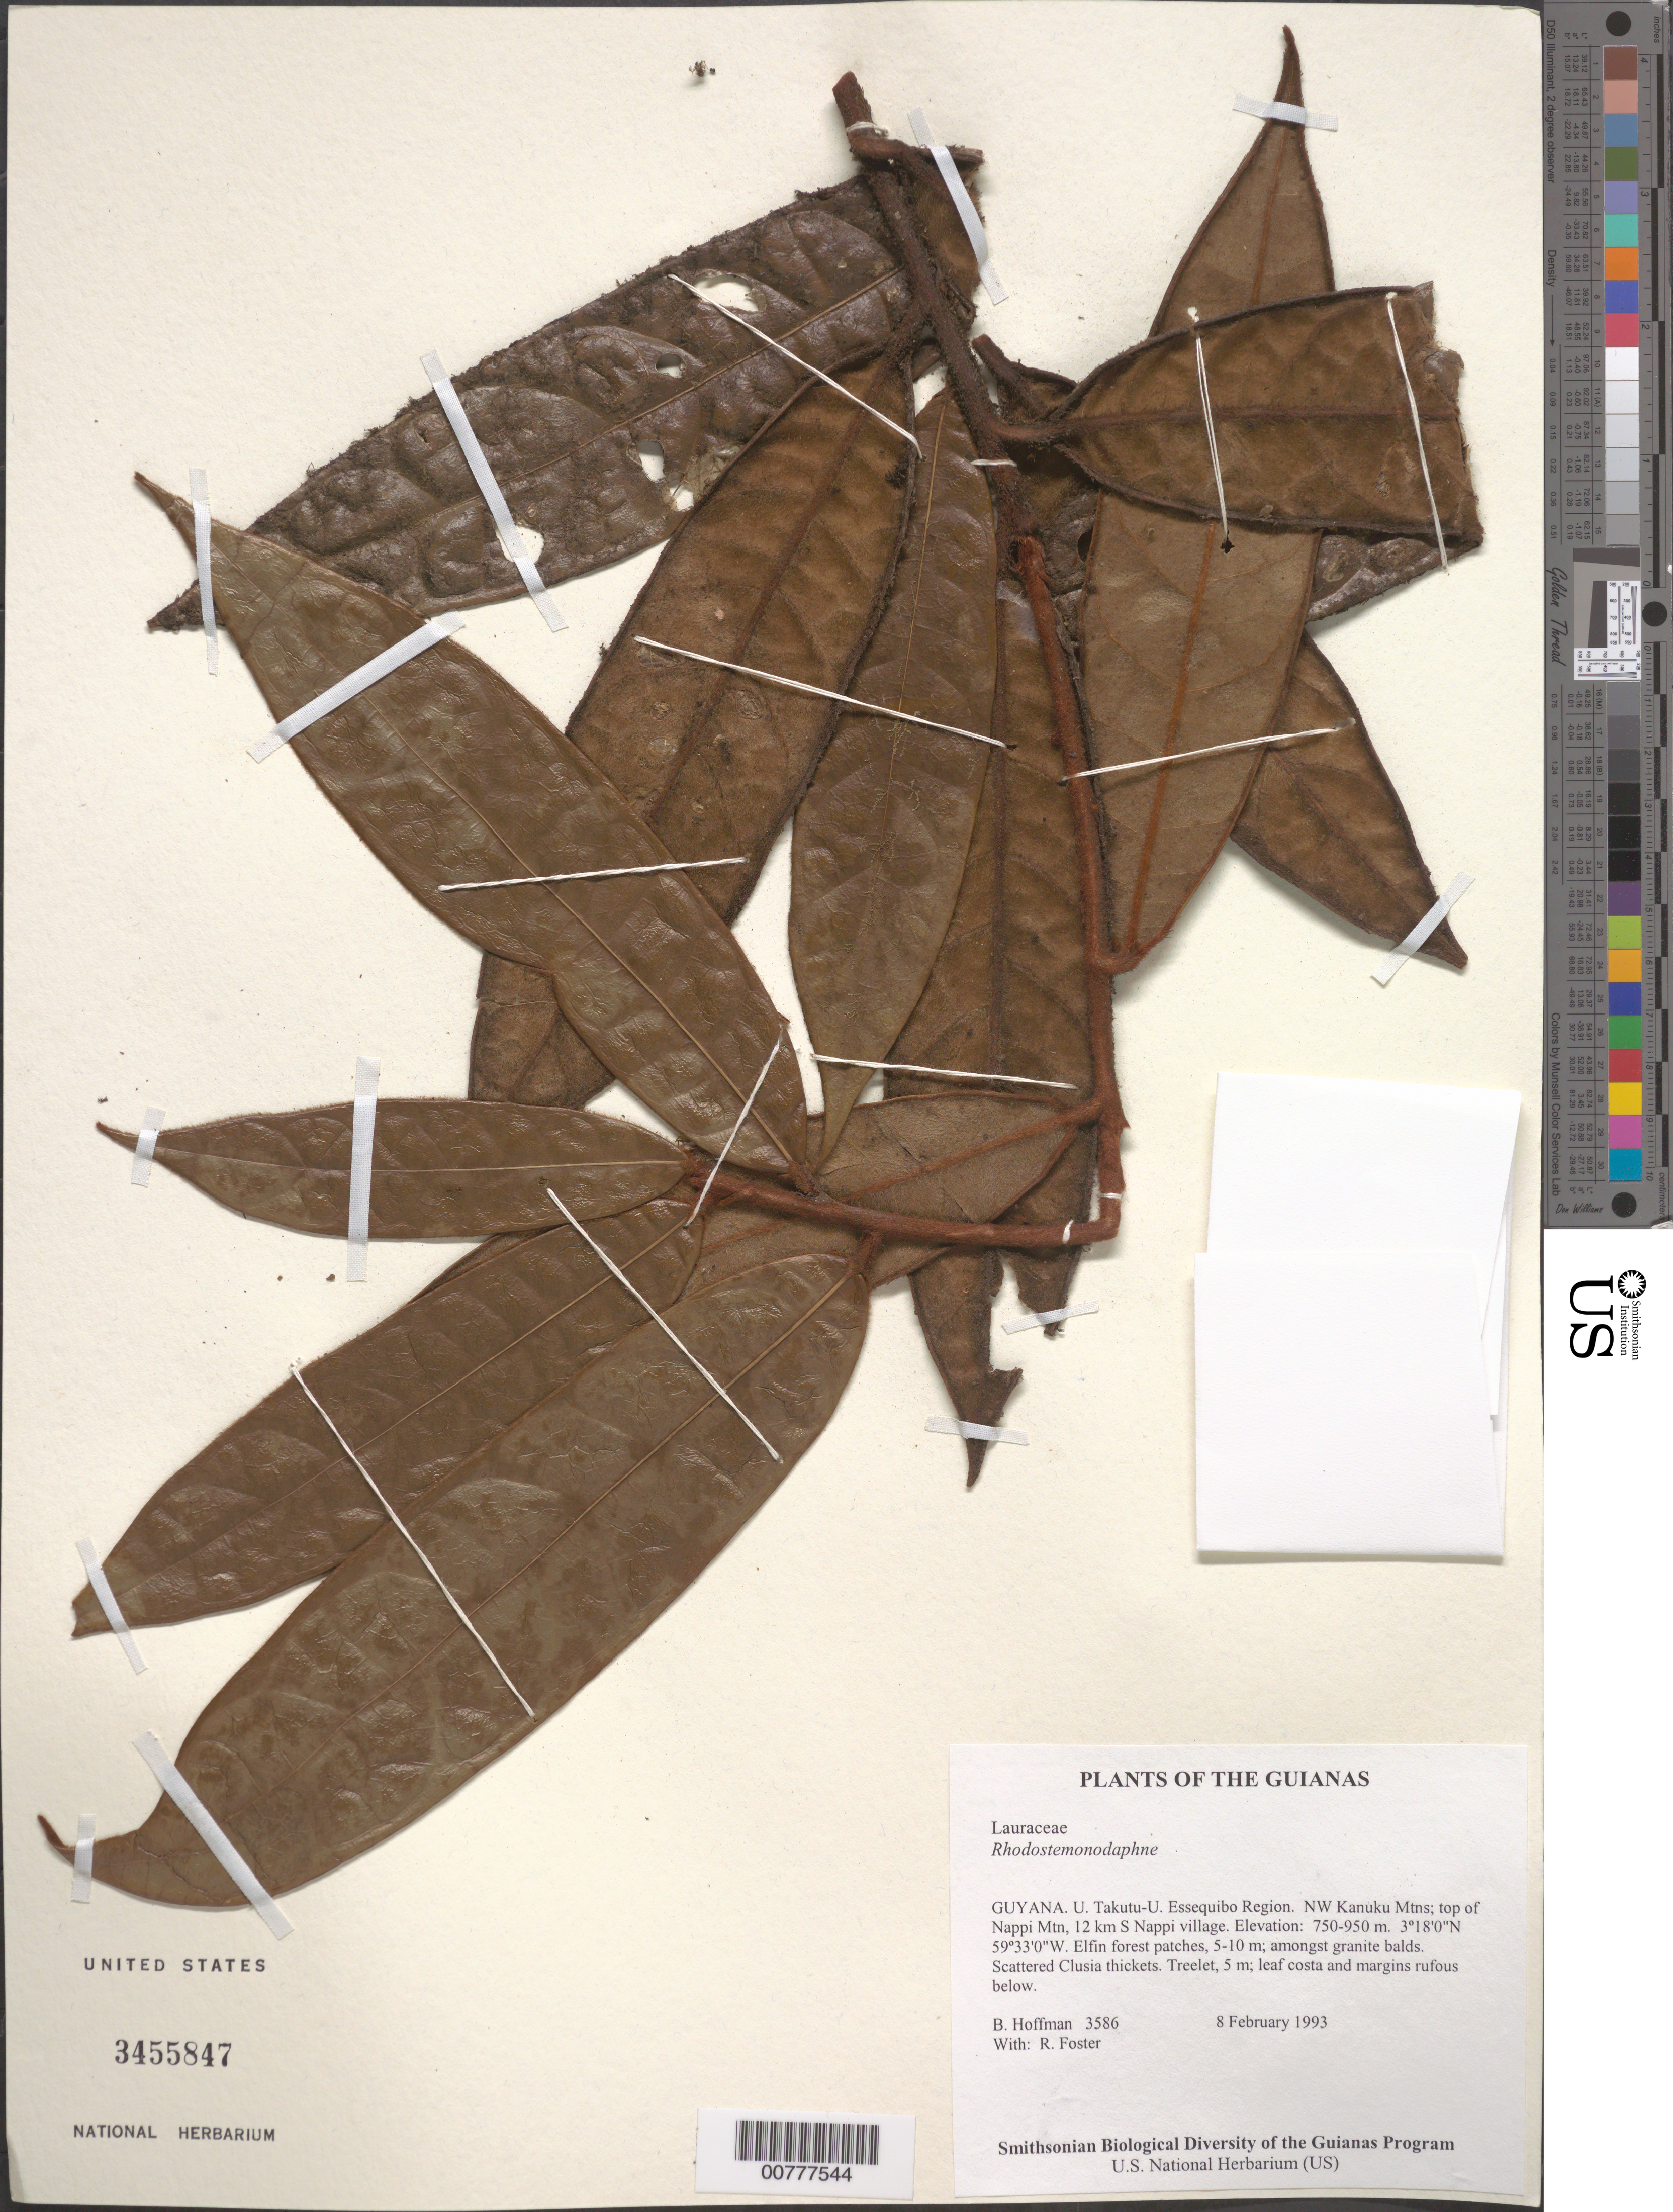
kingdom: Plantae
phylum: Tracheophyta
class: Magnoliopsida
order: Laurales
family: Lauraceae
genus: Rhodostemonodaphne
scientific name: Rhodostemonodaphne sp.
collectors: B. Hoffman & R. Foster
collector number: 3586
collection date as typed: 8 February 1993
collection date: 1993-02-08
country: Guyana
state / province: U. Takutu-U. Essequibo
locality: NW Kanuku Mountains; top of Nappi Mountain, 12 km S of Nappi village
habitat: Elfin forest patches, 5-10 m; amongst granite balds. Scattered Clusia thickets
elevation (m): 750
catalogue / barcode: US 3455847